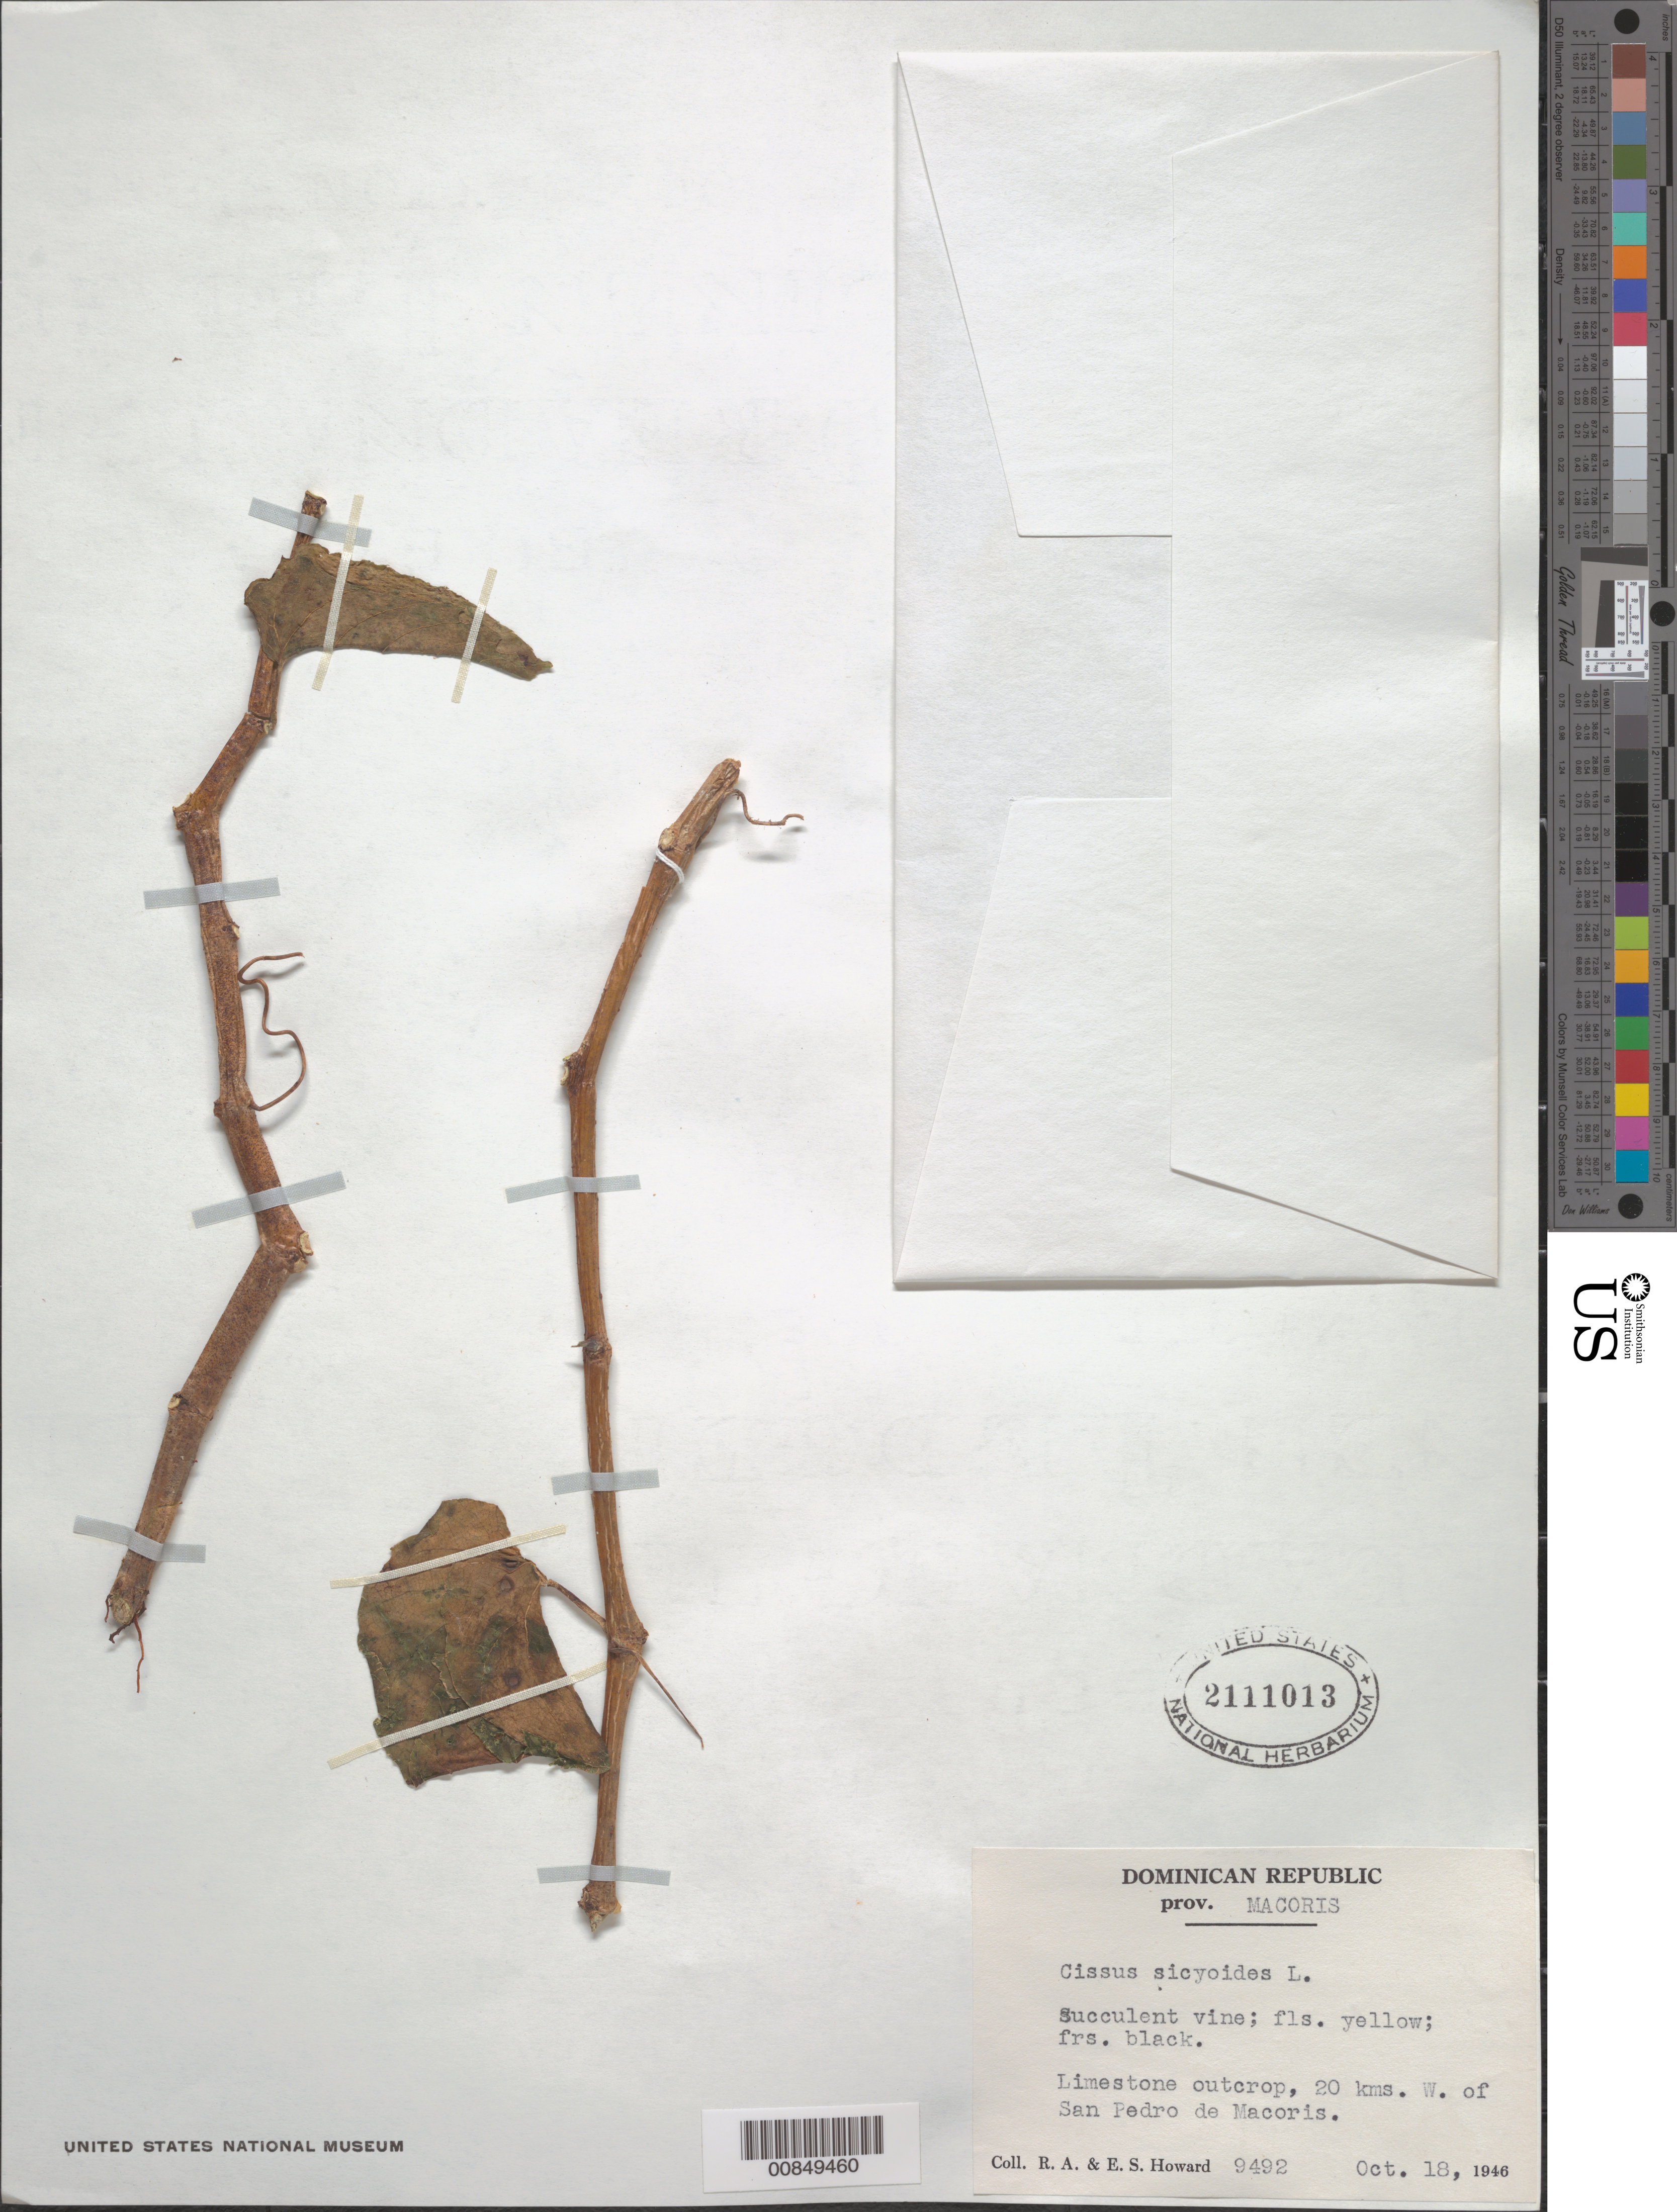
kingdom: Plantae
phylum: Tracheophyta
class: Magnoliopsida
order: Vitales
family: Vitaceae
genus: Cissus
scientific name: Cissus verticillata subsp. verticillata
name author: (L.) Nicolson & C.E. Jarvis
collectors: R. A. Howard & E. S. Howard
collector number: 9492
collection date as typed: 18 Oct 1946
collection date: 1946-10-18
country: Dominican Republic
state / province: San Pedro de Macoris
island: Hispaniola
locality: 20 kms W of San Pedro de Macoris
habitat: Limestone outcrop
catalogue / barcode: US 2111013